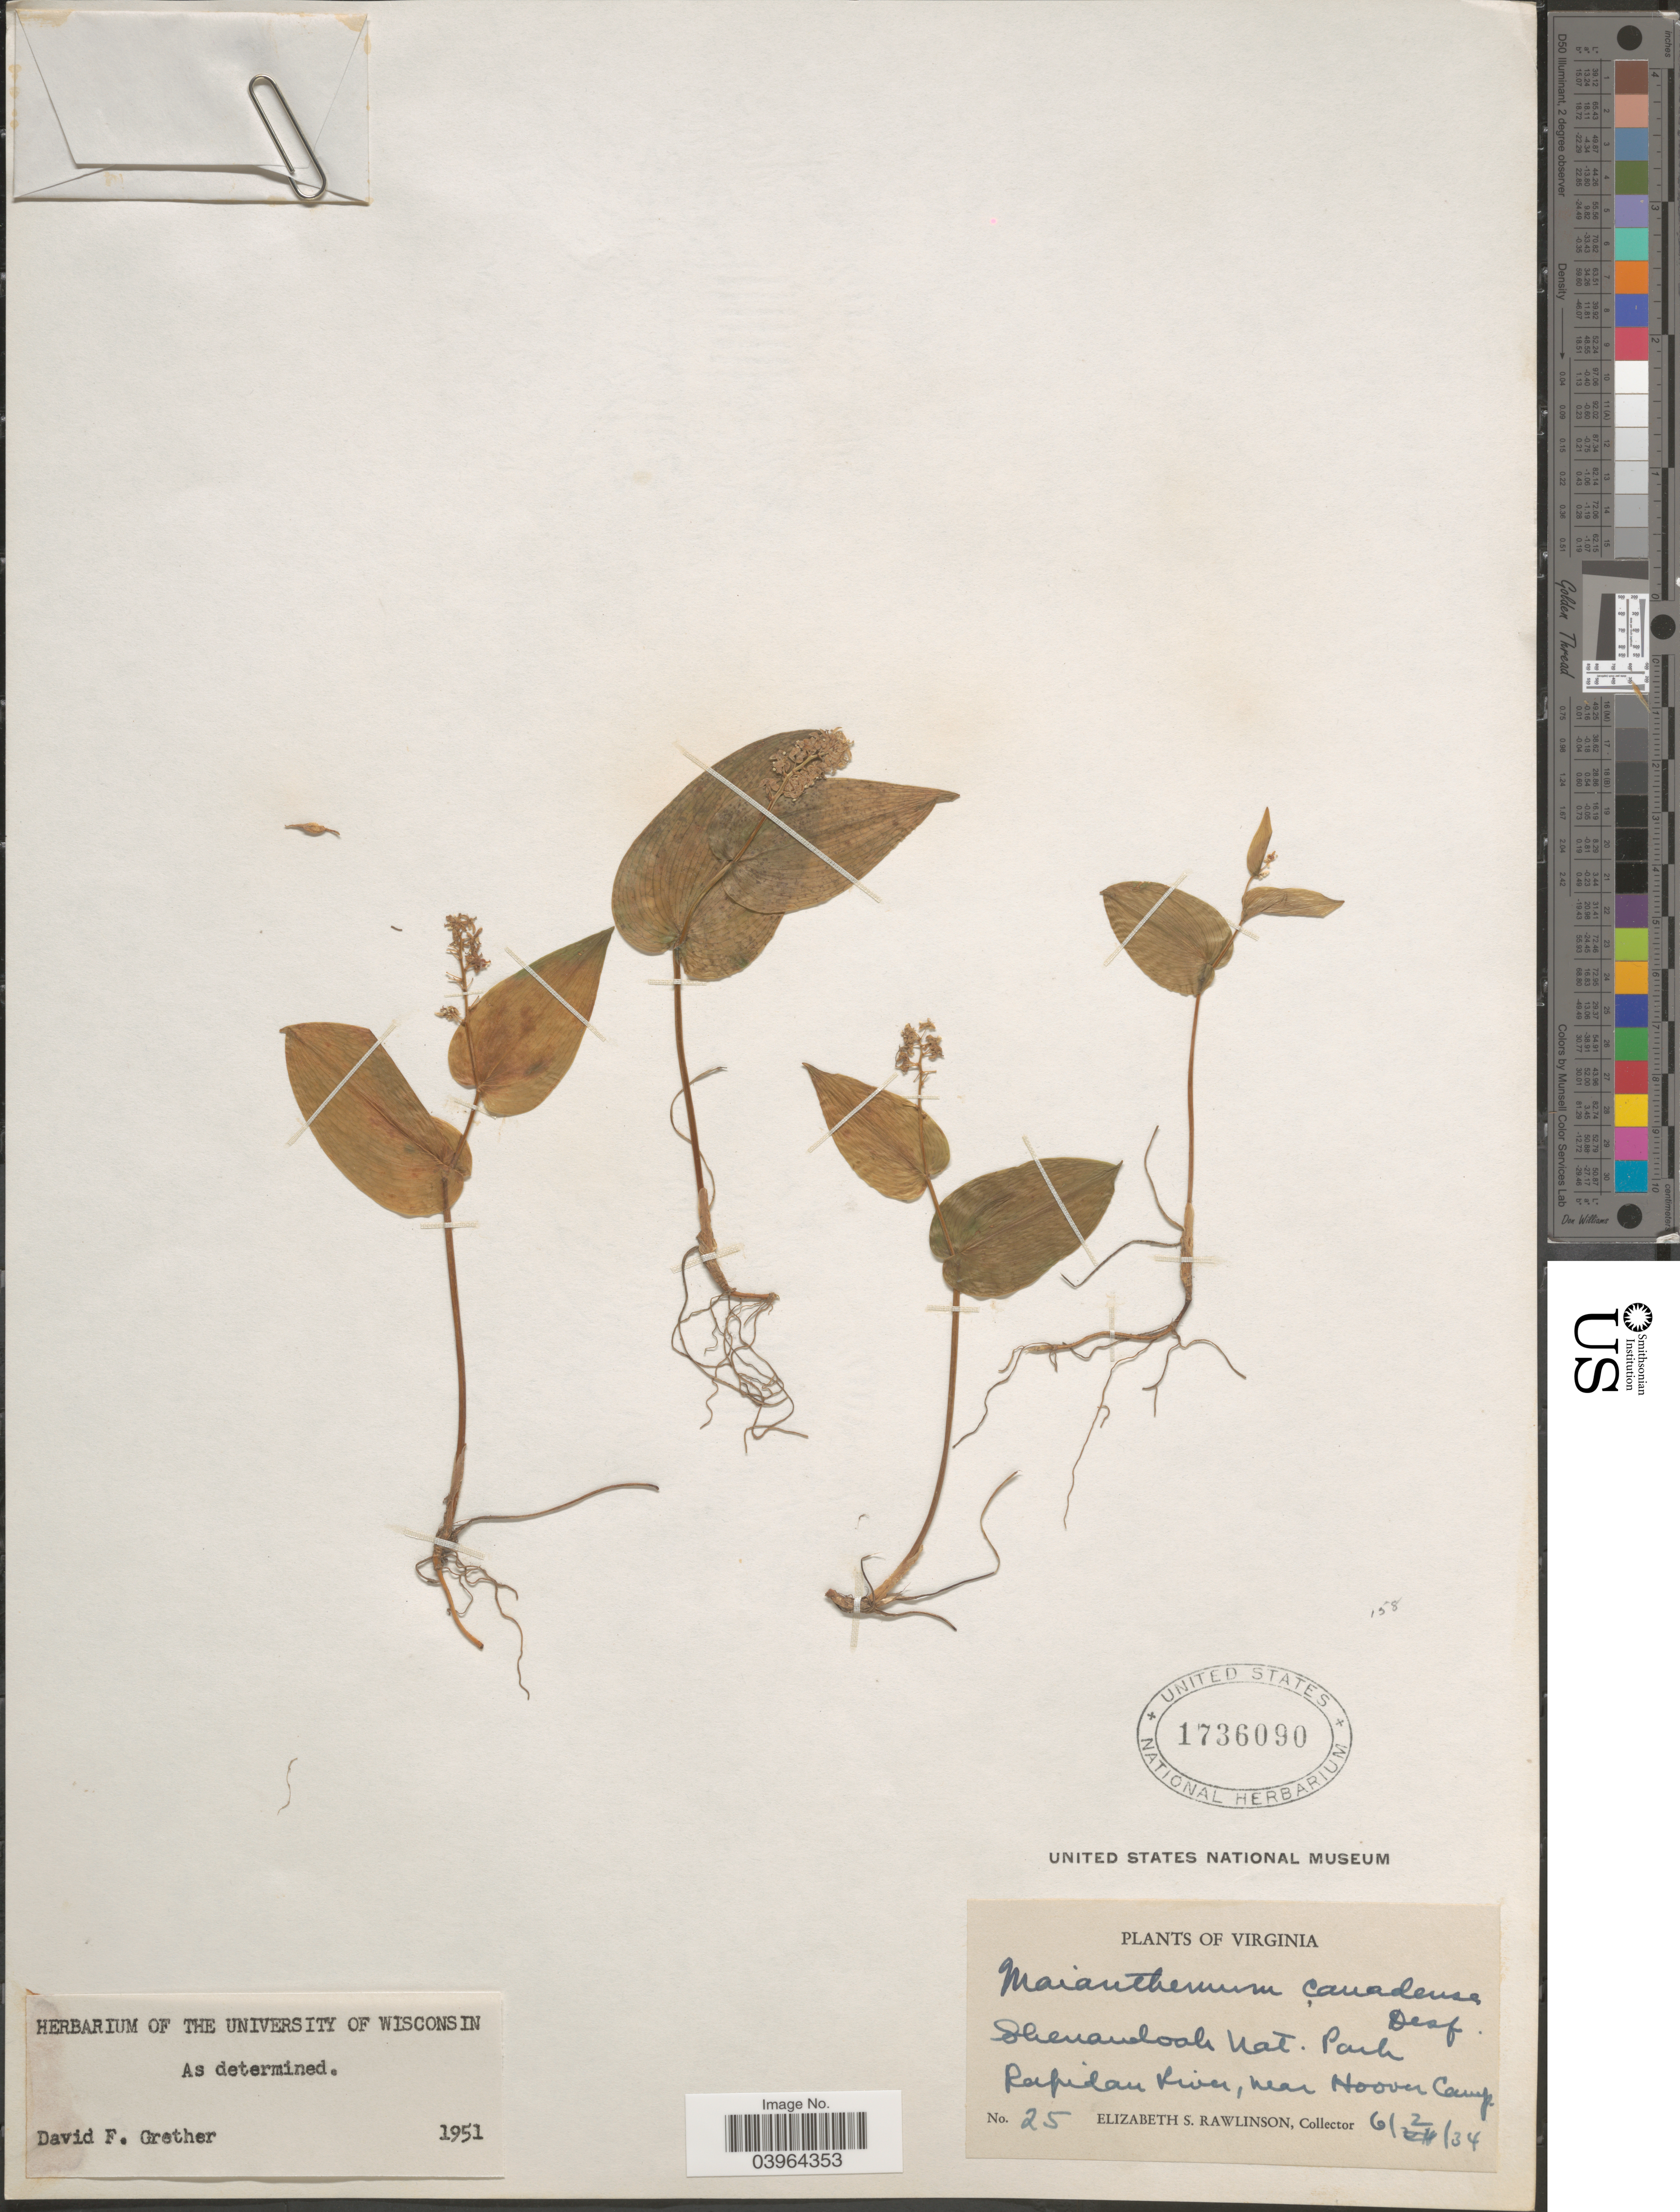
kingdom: Plantae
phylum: Tracheophyta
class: Liliopsida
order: Asparagales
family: Asparagaceae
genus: Maianthemum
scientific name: Maianthemum canadense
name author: Desf.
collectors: E. S. Rawlinson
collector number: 25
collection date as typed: Transcribed d/m/y: 2/6/34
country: United States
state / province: Virginia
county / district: Madison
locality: Shenandoah Nat. Park. Rapidan River, near Hoover Camp.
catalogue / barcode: US 1736090